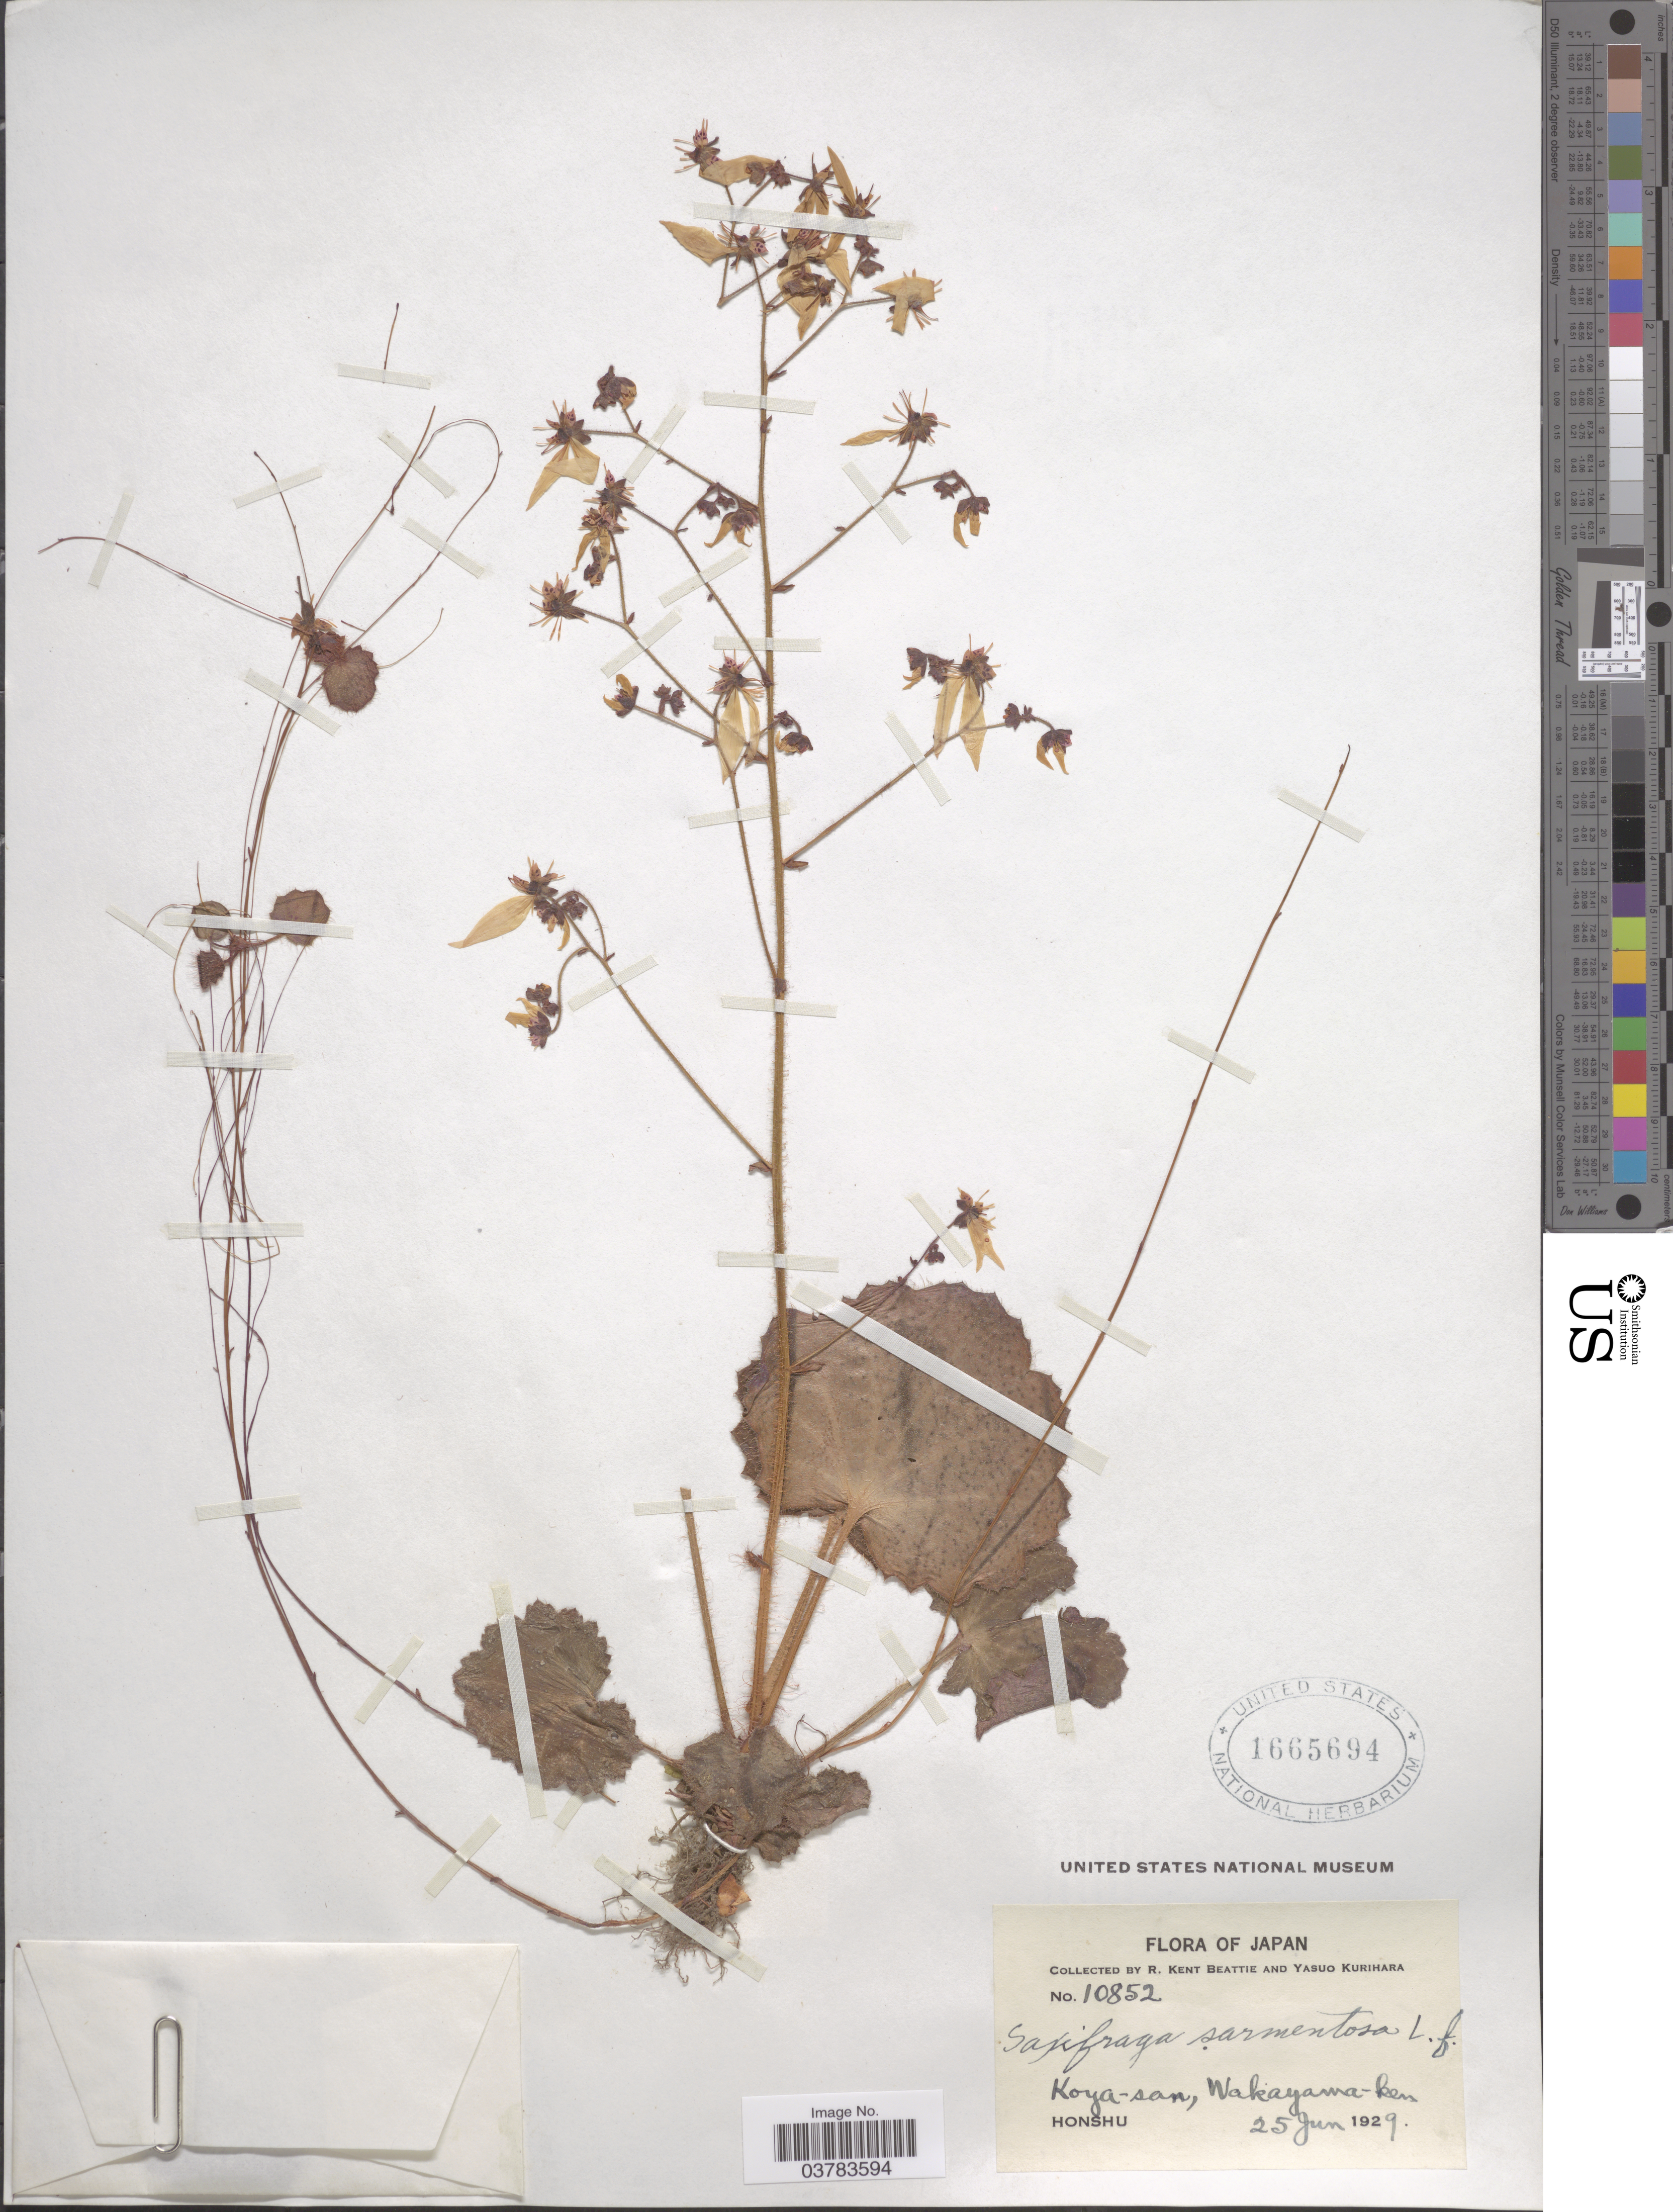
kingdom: Plantae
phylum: Tracheophyta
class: Magnoliopsida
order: Saxifragales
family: Saxifragaceae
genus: Saxifraga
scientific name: Saxifraga sarmentosa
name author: L. f.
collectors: R. K. Beattie & Y. Kurihara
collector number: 10852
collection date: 1929-06-25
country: Japan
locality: Koya-san, Wakayama-ken. Honshu.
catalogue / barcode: US 1665694